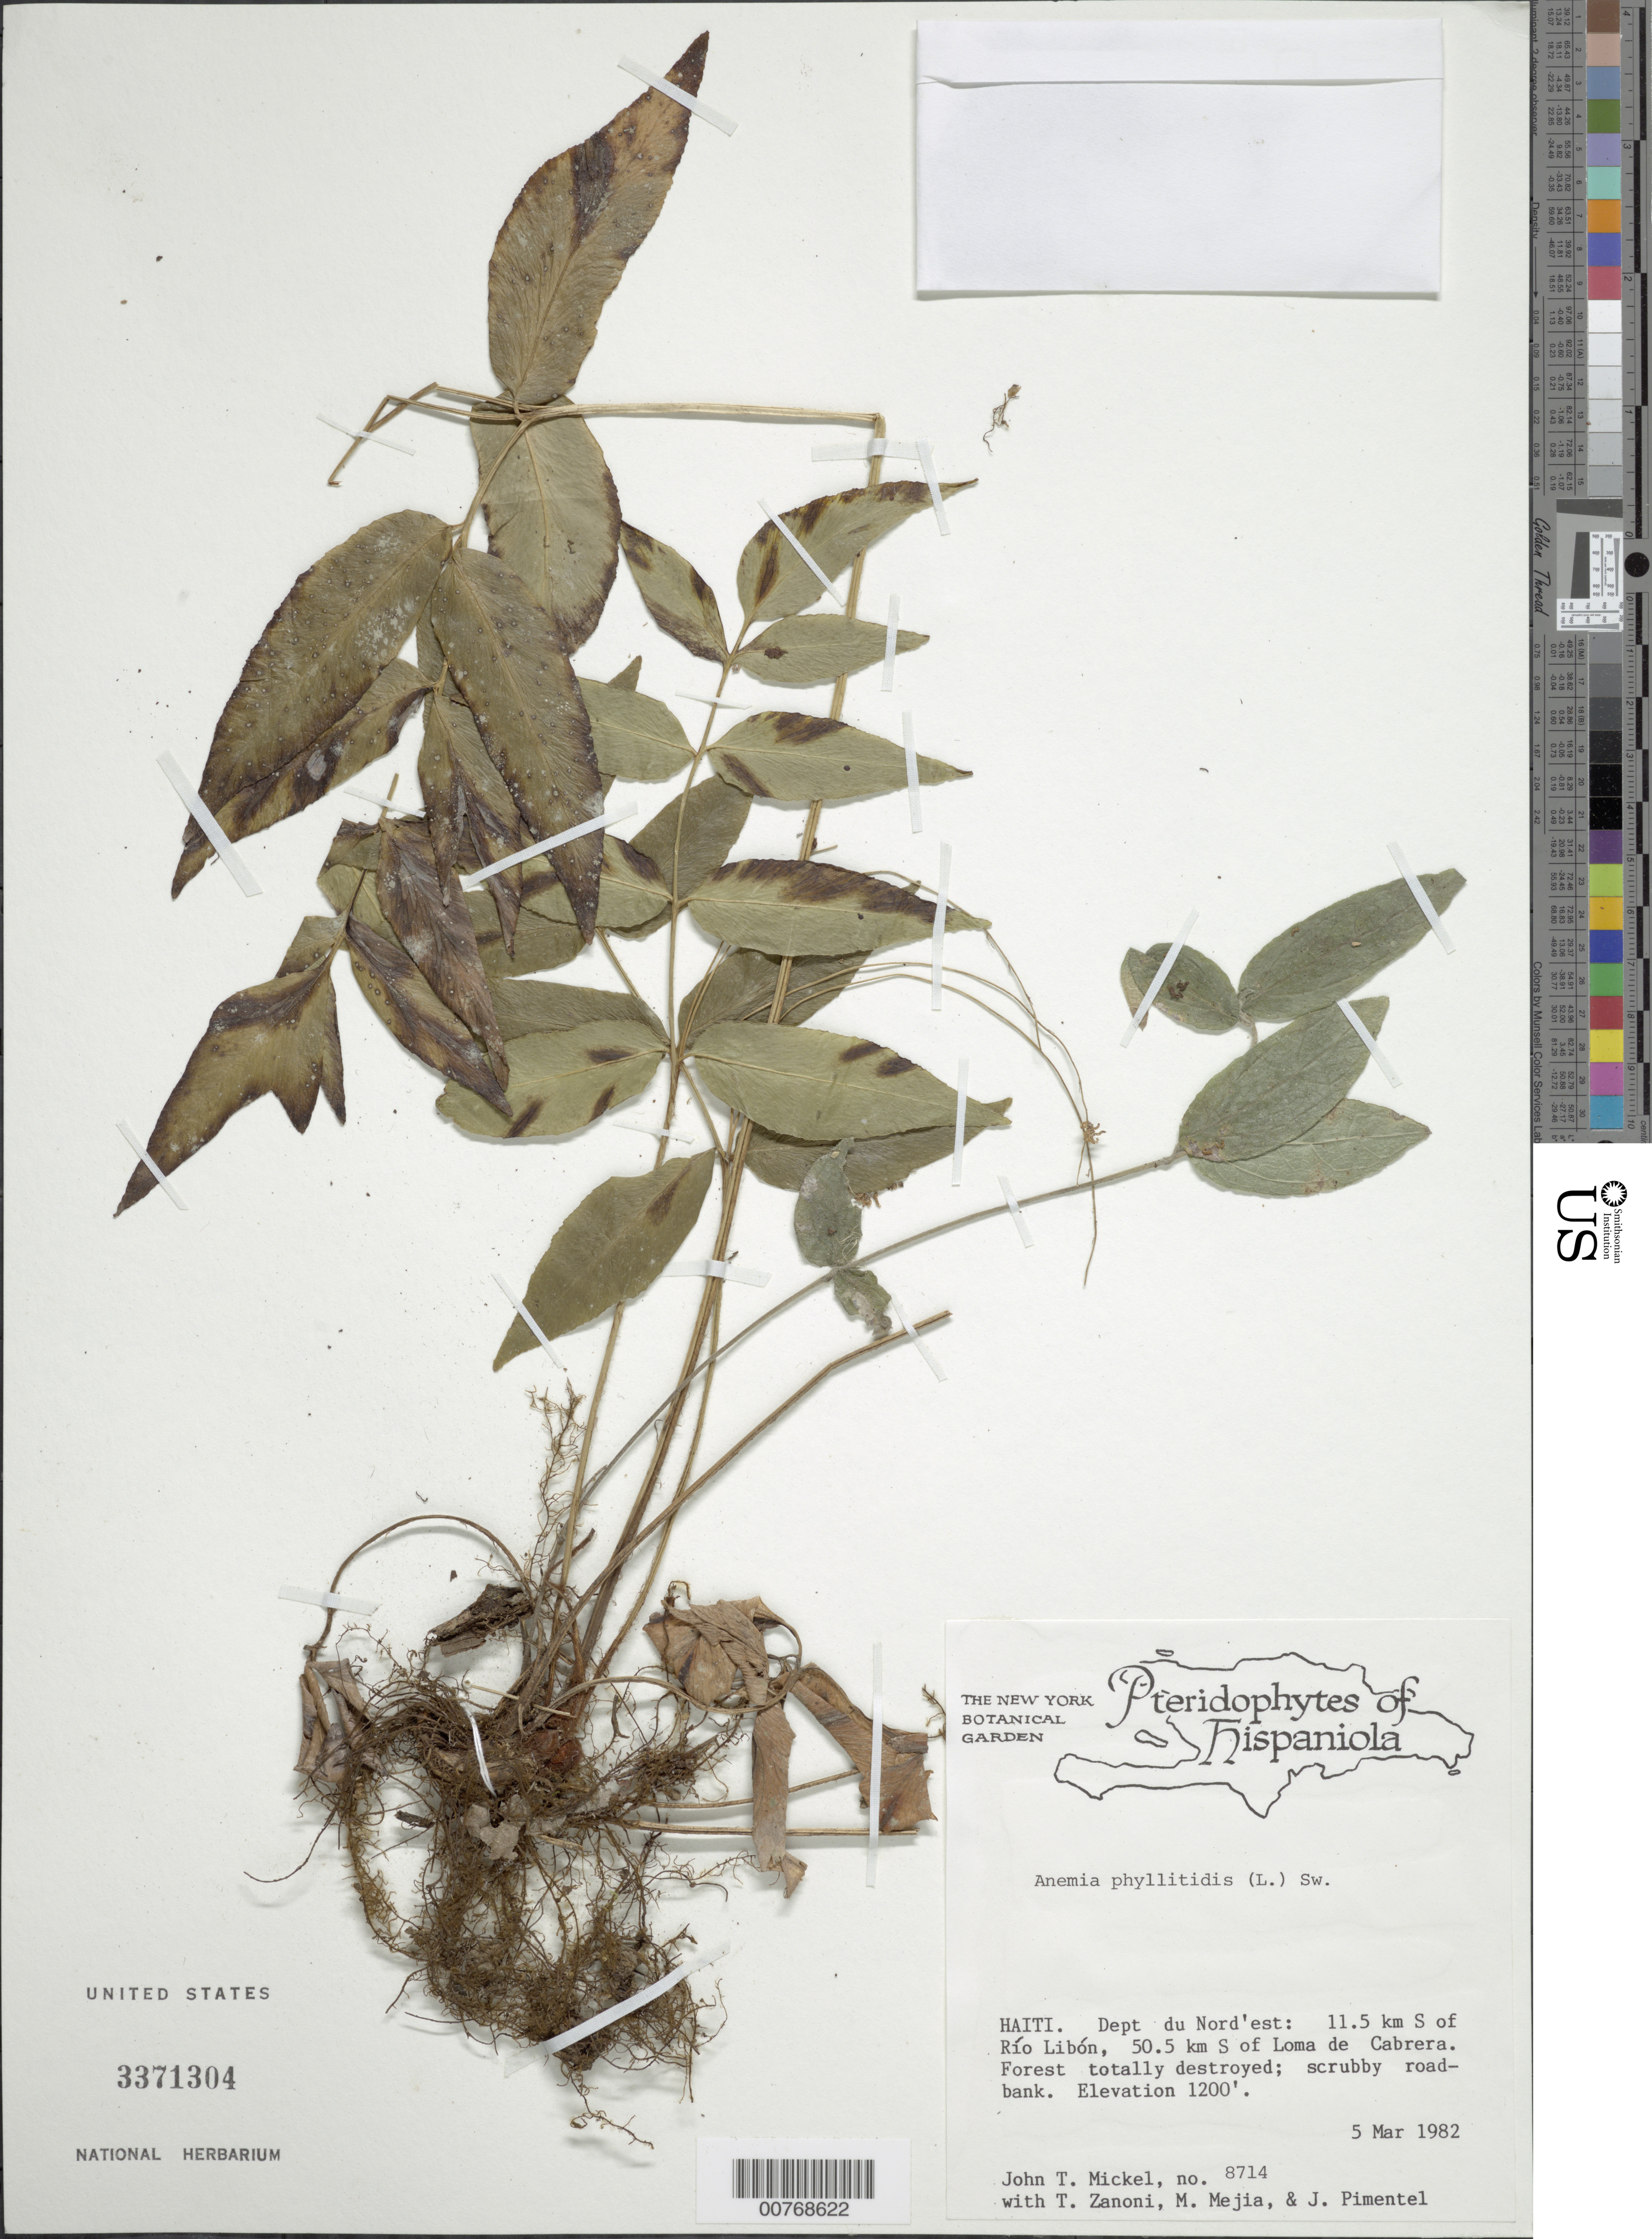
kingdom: Plantae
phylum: Tracheophyta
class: Polypodiopsida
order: Schizaeales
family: Anemiaceae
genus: Anemia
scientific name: Anemia phyllitidis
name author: (L.) Sw.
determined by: Mickel, J. T., (NY), New York Botanical Garden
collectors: J. T. Mickel, T. A. Zanoni, M. Mejia & J. Pimentel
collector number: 8714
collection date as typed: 05 Mar 1982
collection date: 1982-03-05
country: Haiti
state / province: Nord-Est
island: Hispaniola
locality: Dept. de Nord'est, 11.5 km S of Río Libón, 50.5 km S of Loma de Cabrera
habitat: Forest totally destroyed, scrubby roadbank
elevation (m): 366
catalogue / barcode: US 3371304